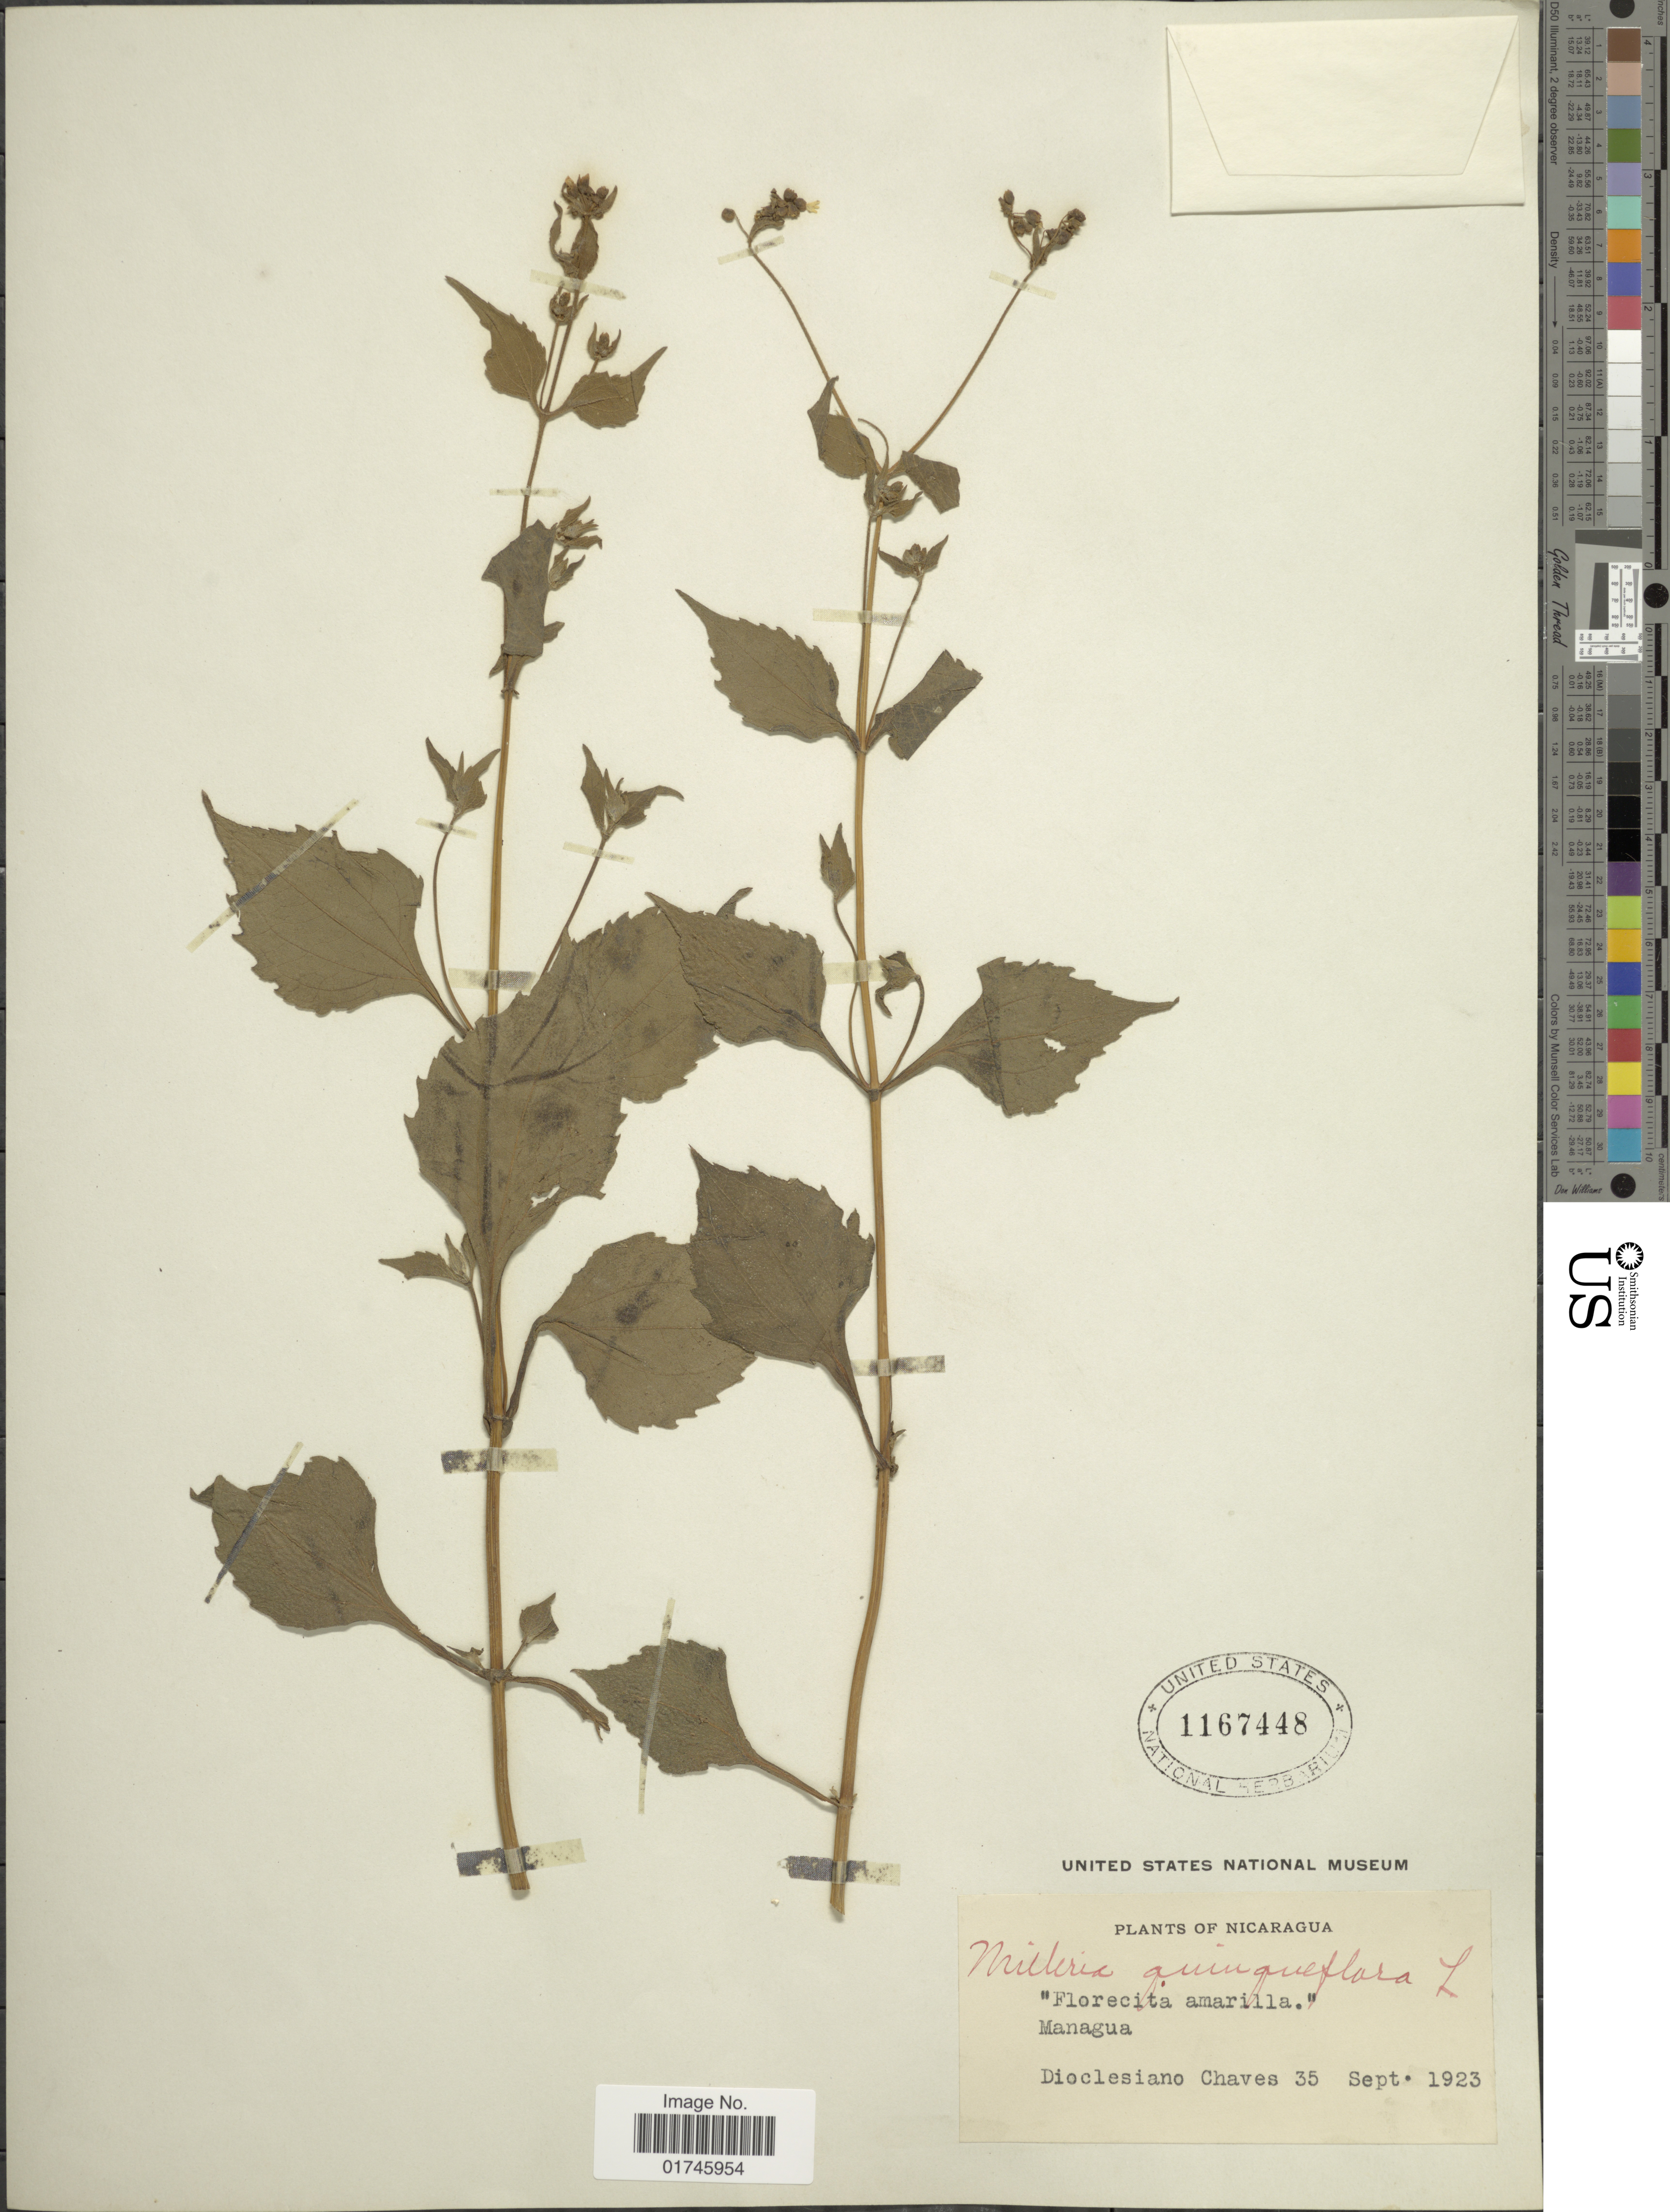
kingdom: Plantae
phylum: Tracheophyta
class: Magnoliopsida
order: Asterales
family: Asteraceae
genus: Milleria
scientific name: Milleria quinqueflora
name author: L.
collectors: D. Chaves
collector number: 35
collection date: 1923-09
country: Nicaragua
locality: Managua.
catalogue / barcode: US 1167448